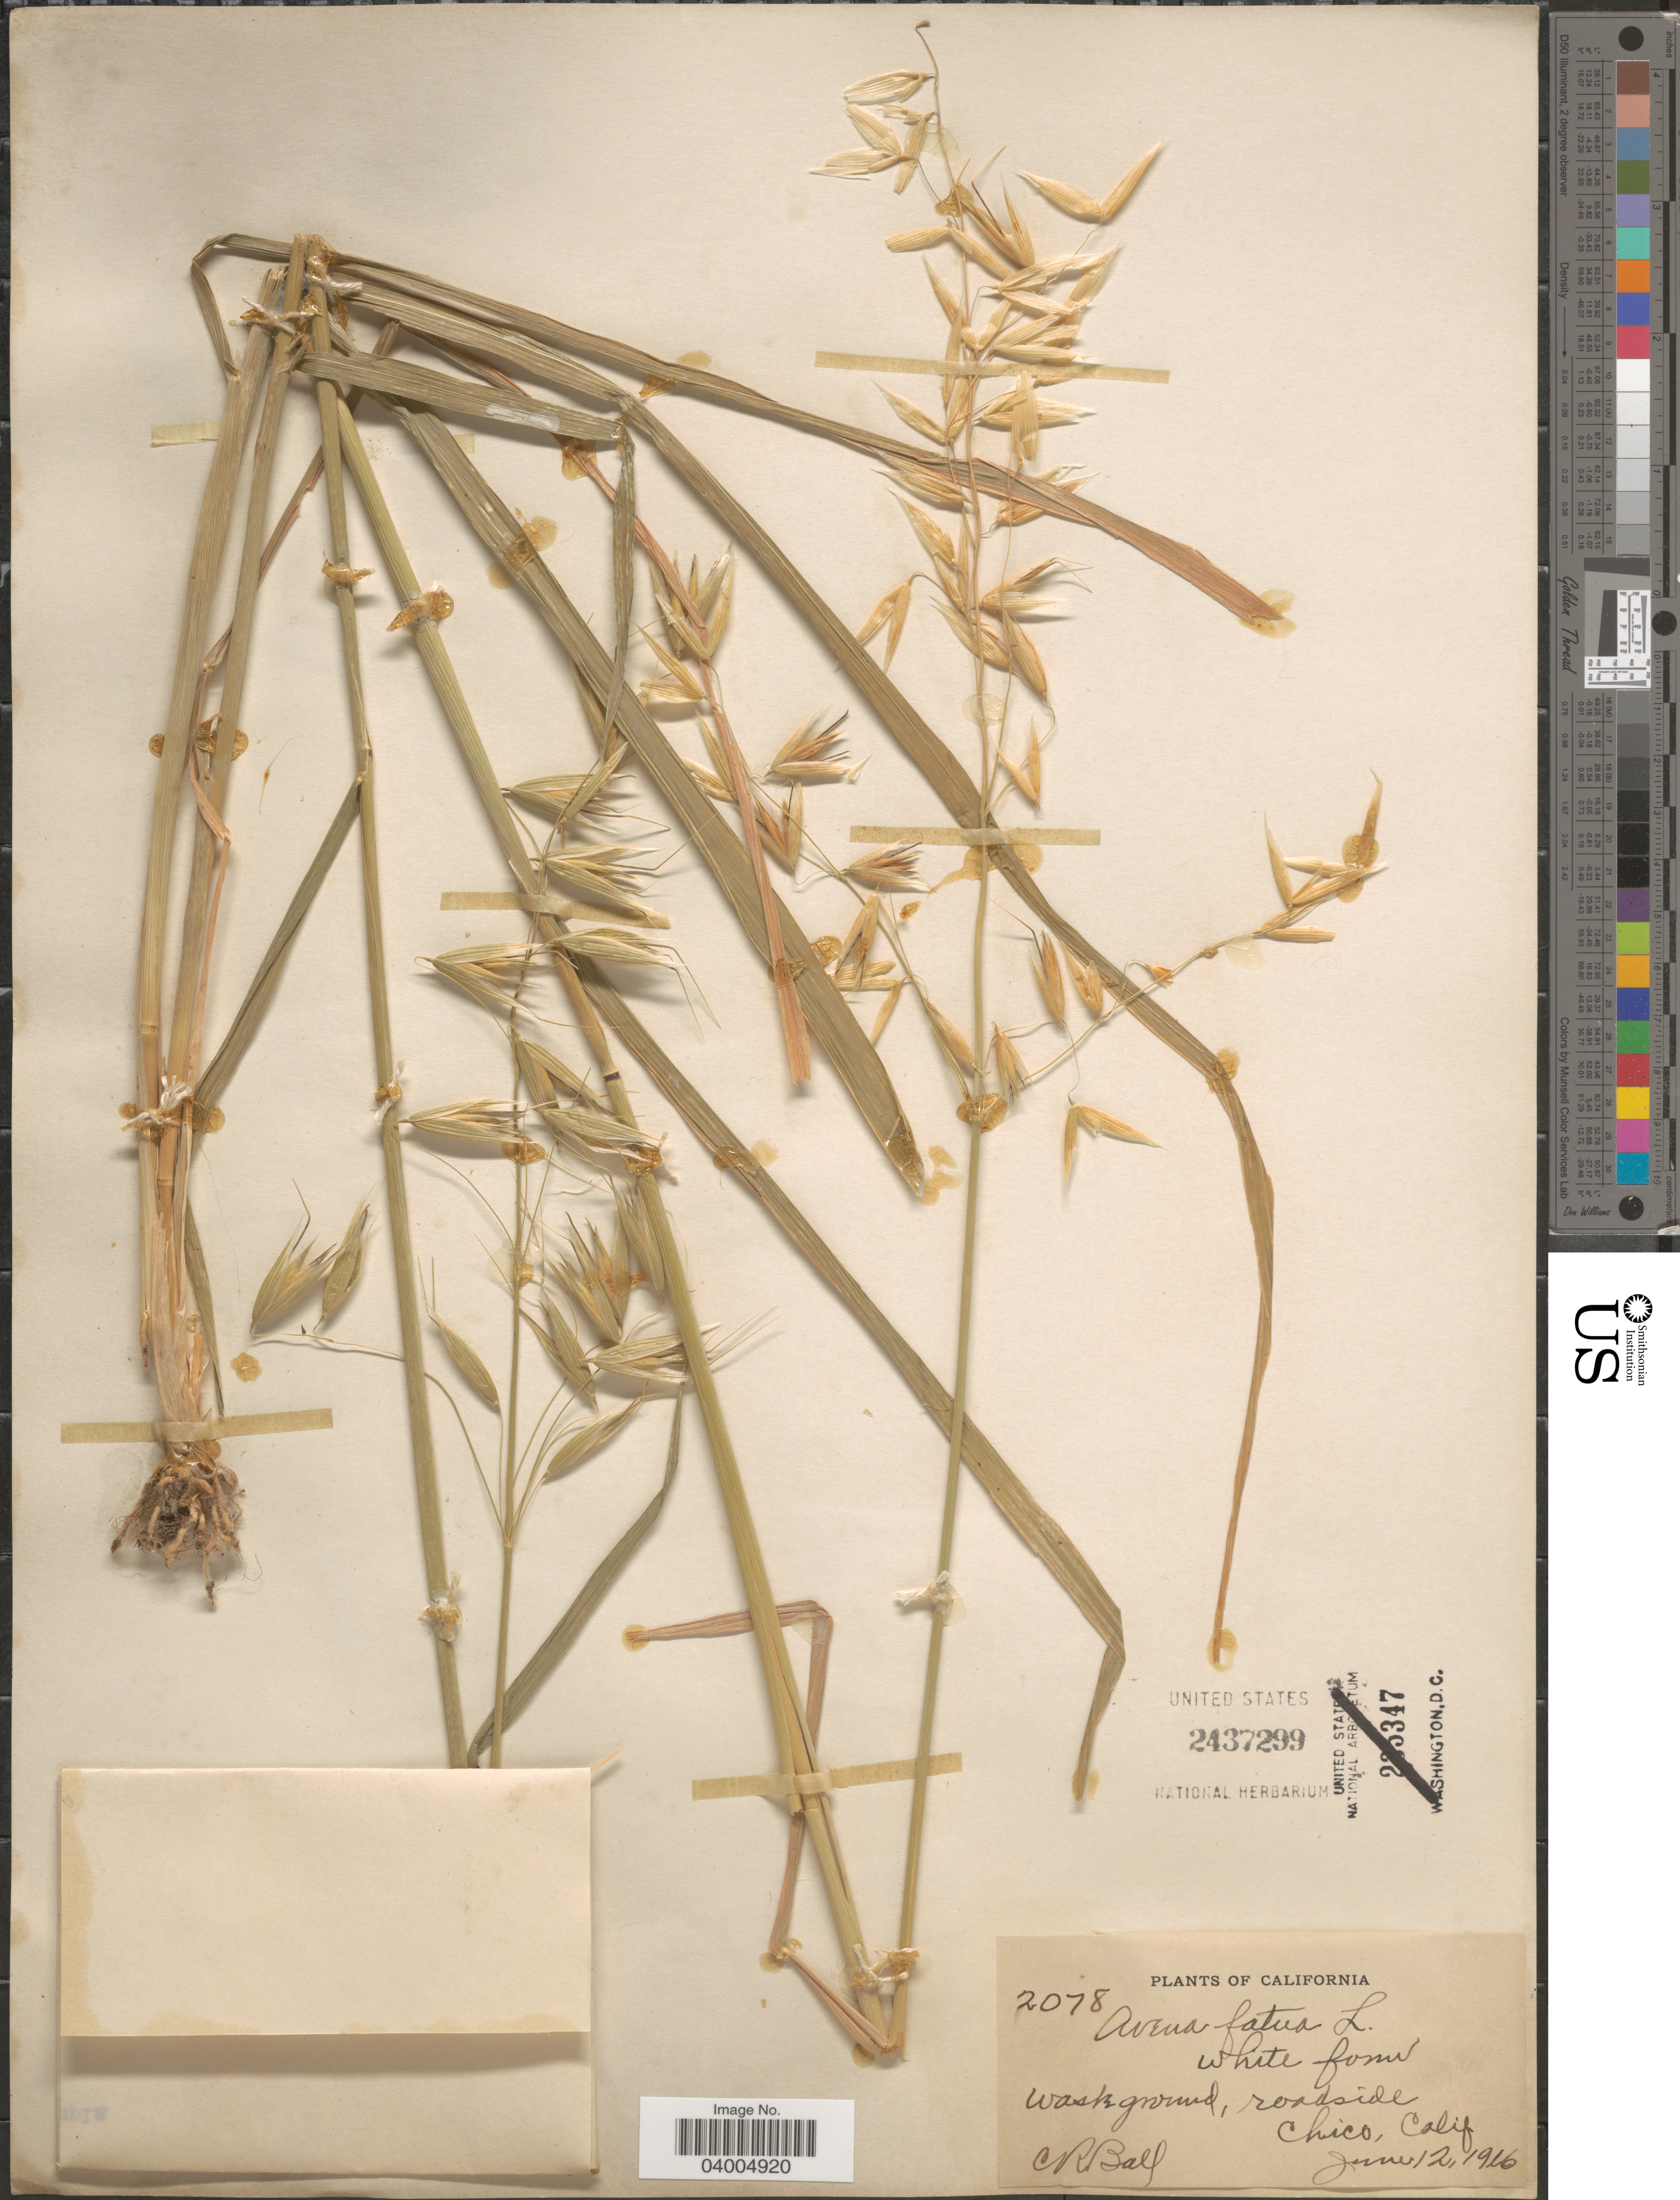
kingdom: Plantae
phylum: Tracheophyta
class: Liliopsida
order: Poales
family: Poaceae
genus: Avena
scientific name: Avena fatua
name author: L.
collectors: C. R. Ball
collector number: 2078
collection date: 1916-06-12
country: United States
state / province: California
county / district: Butte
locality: Chico.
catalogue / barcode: US 2437299